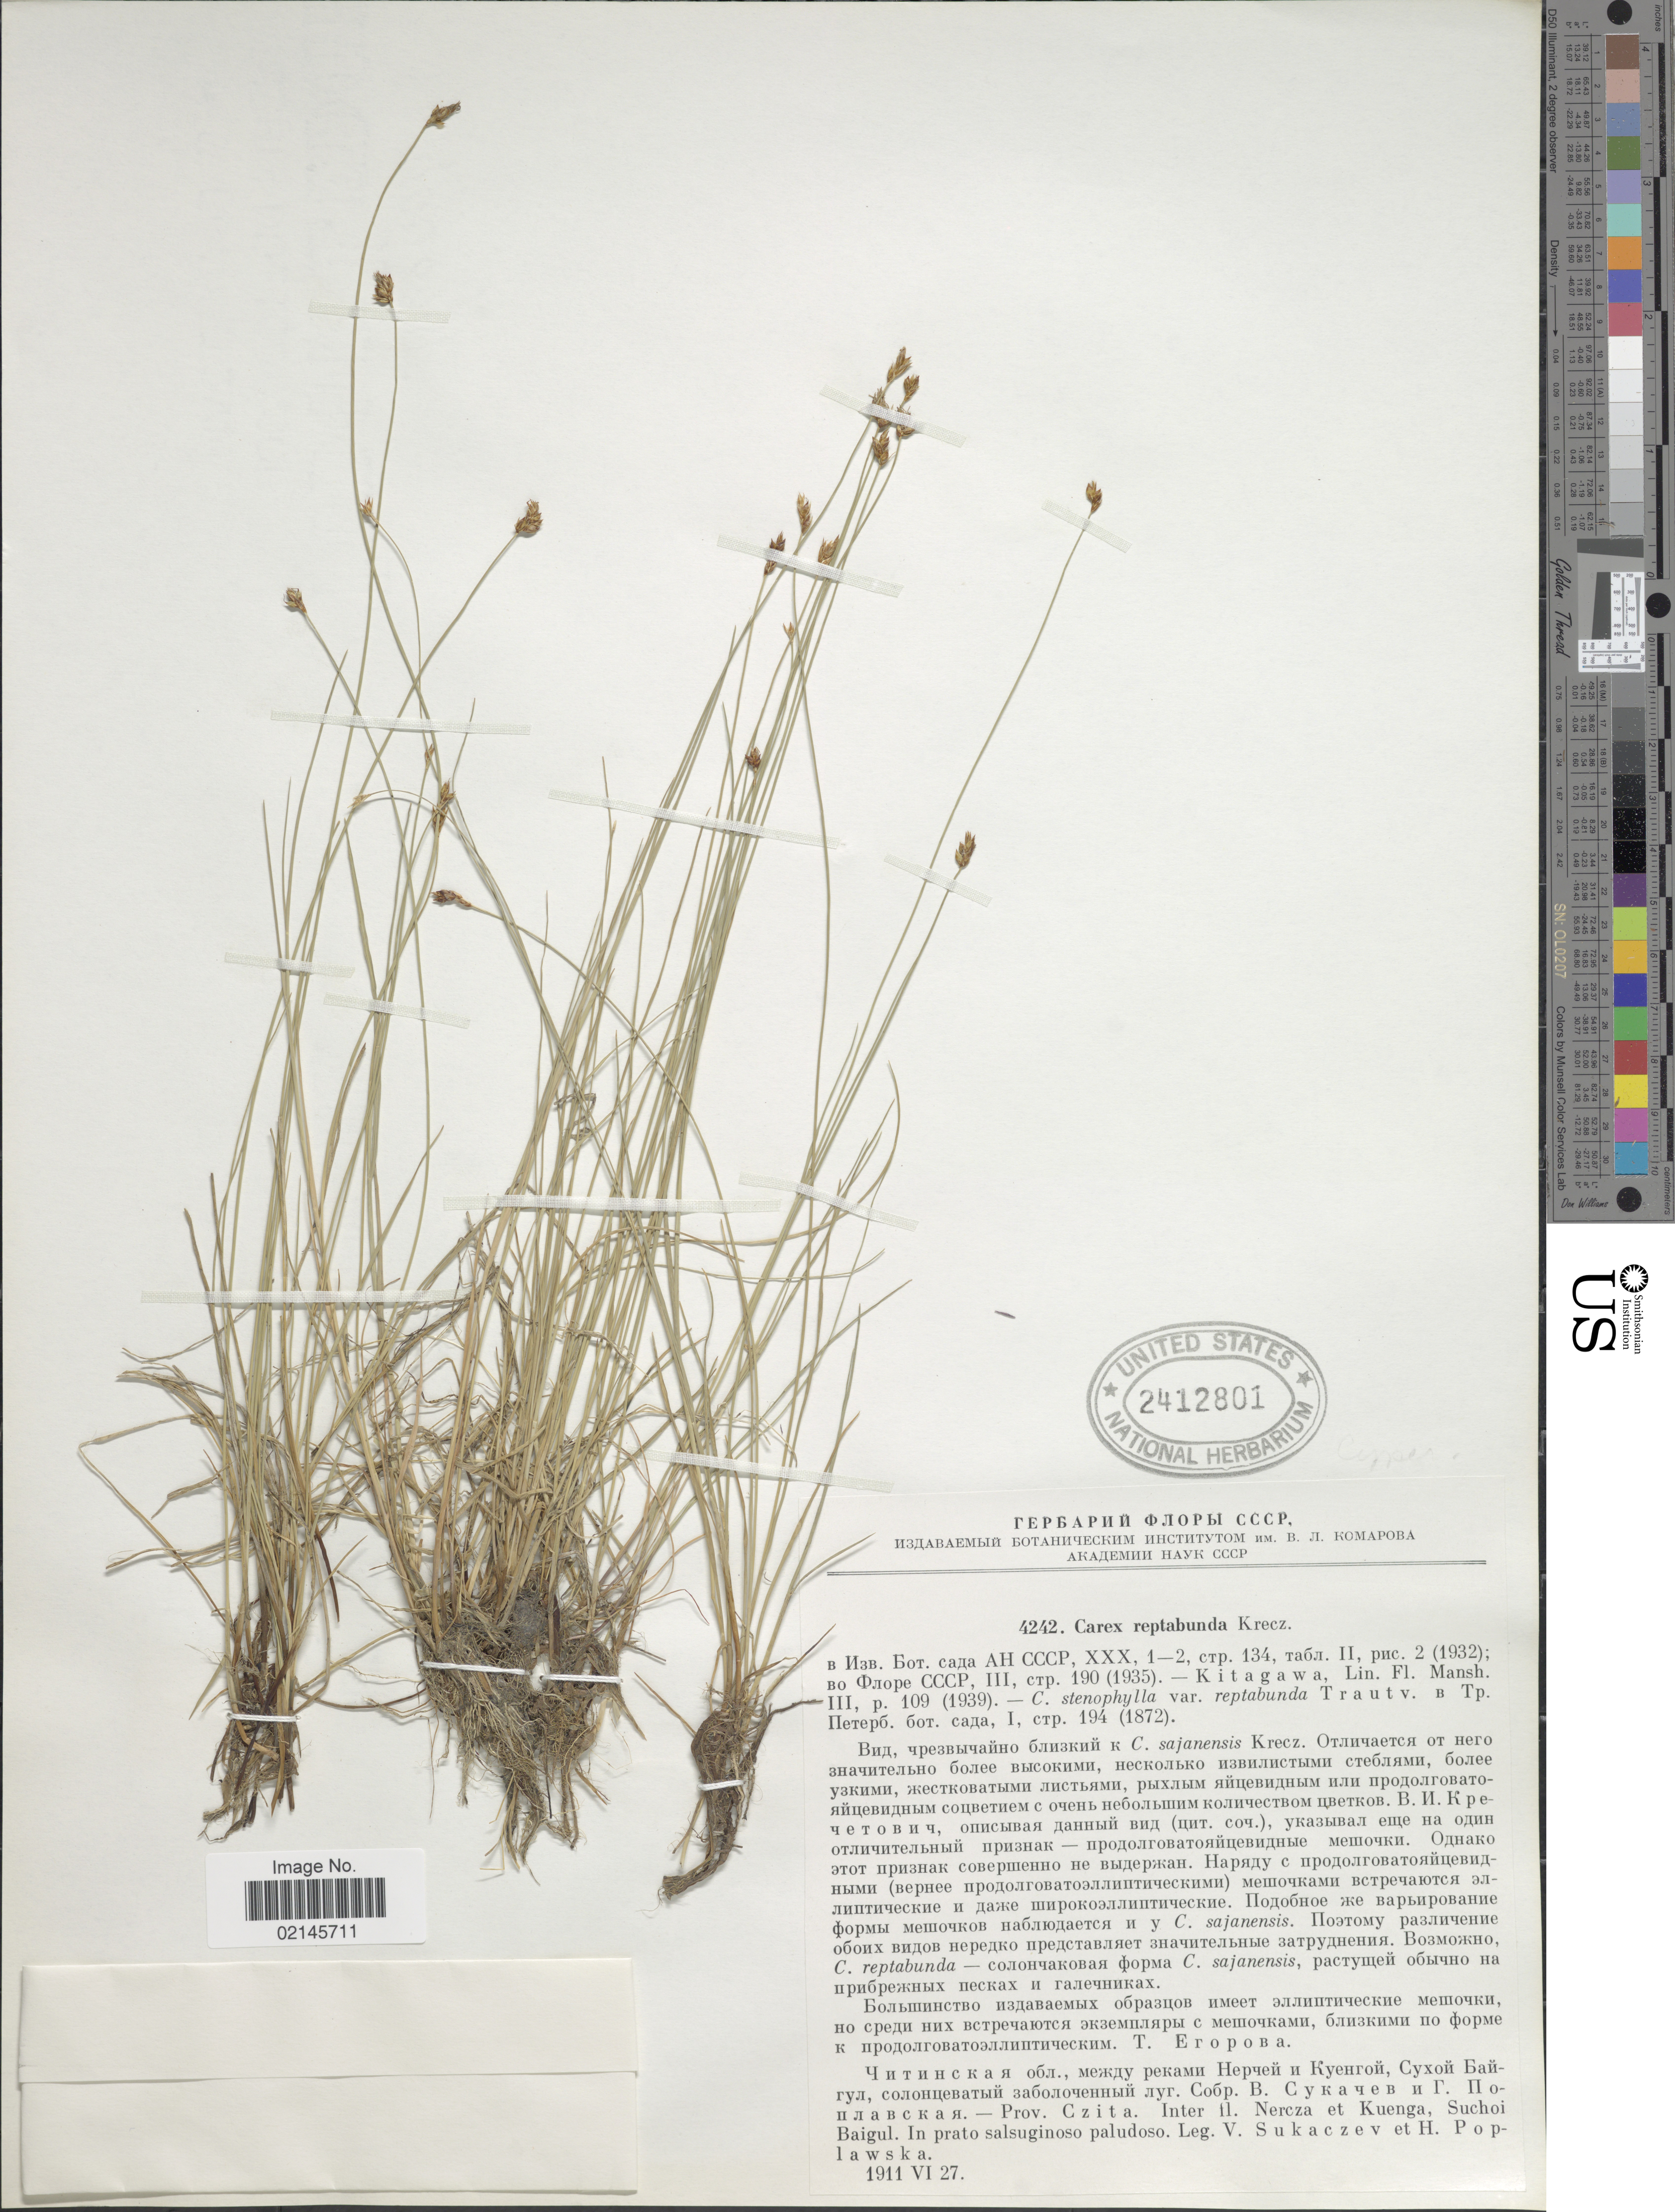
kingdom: Plantae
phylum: Tracheophyta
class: Liliopsida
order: Poales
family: Cyperaceae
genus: Carex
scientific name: Carex reptabunda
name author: (Trautv.) V.I. Krecz.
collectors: V. Sukaczev & H. Poplawska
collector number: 4242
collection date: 1911-06-27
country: Russian Federation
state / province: Zabaykalsky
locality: Prov. Czita, inter fl. Nercza et Kuenga, Suchoi Baigul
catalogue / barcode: US 2412801